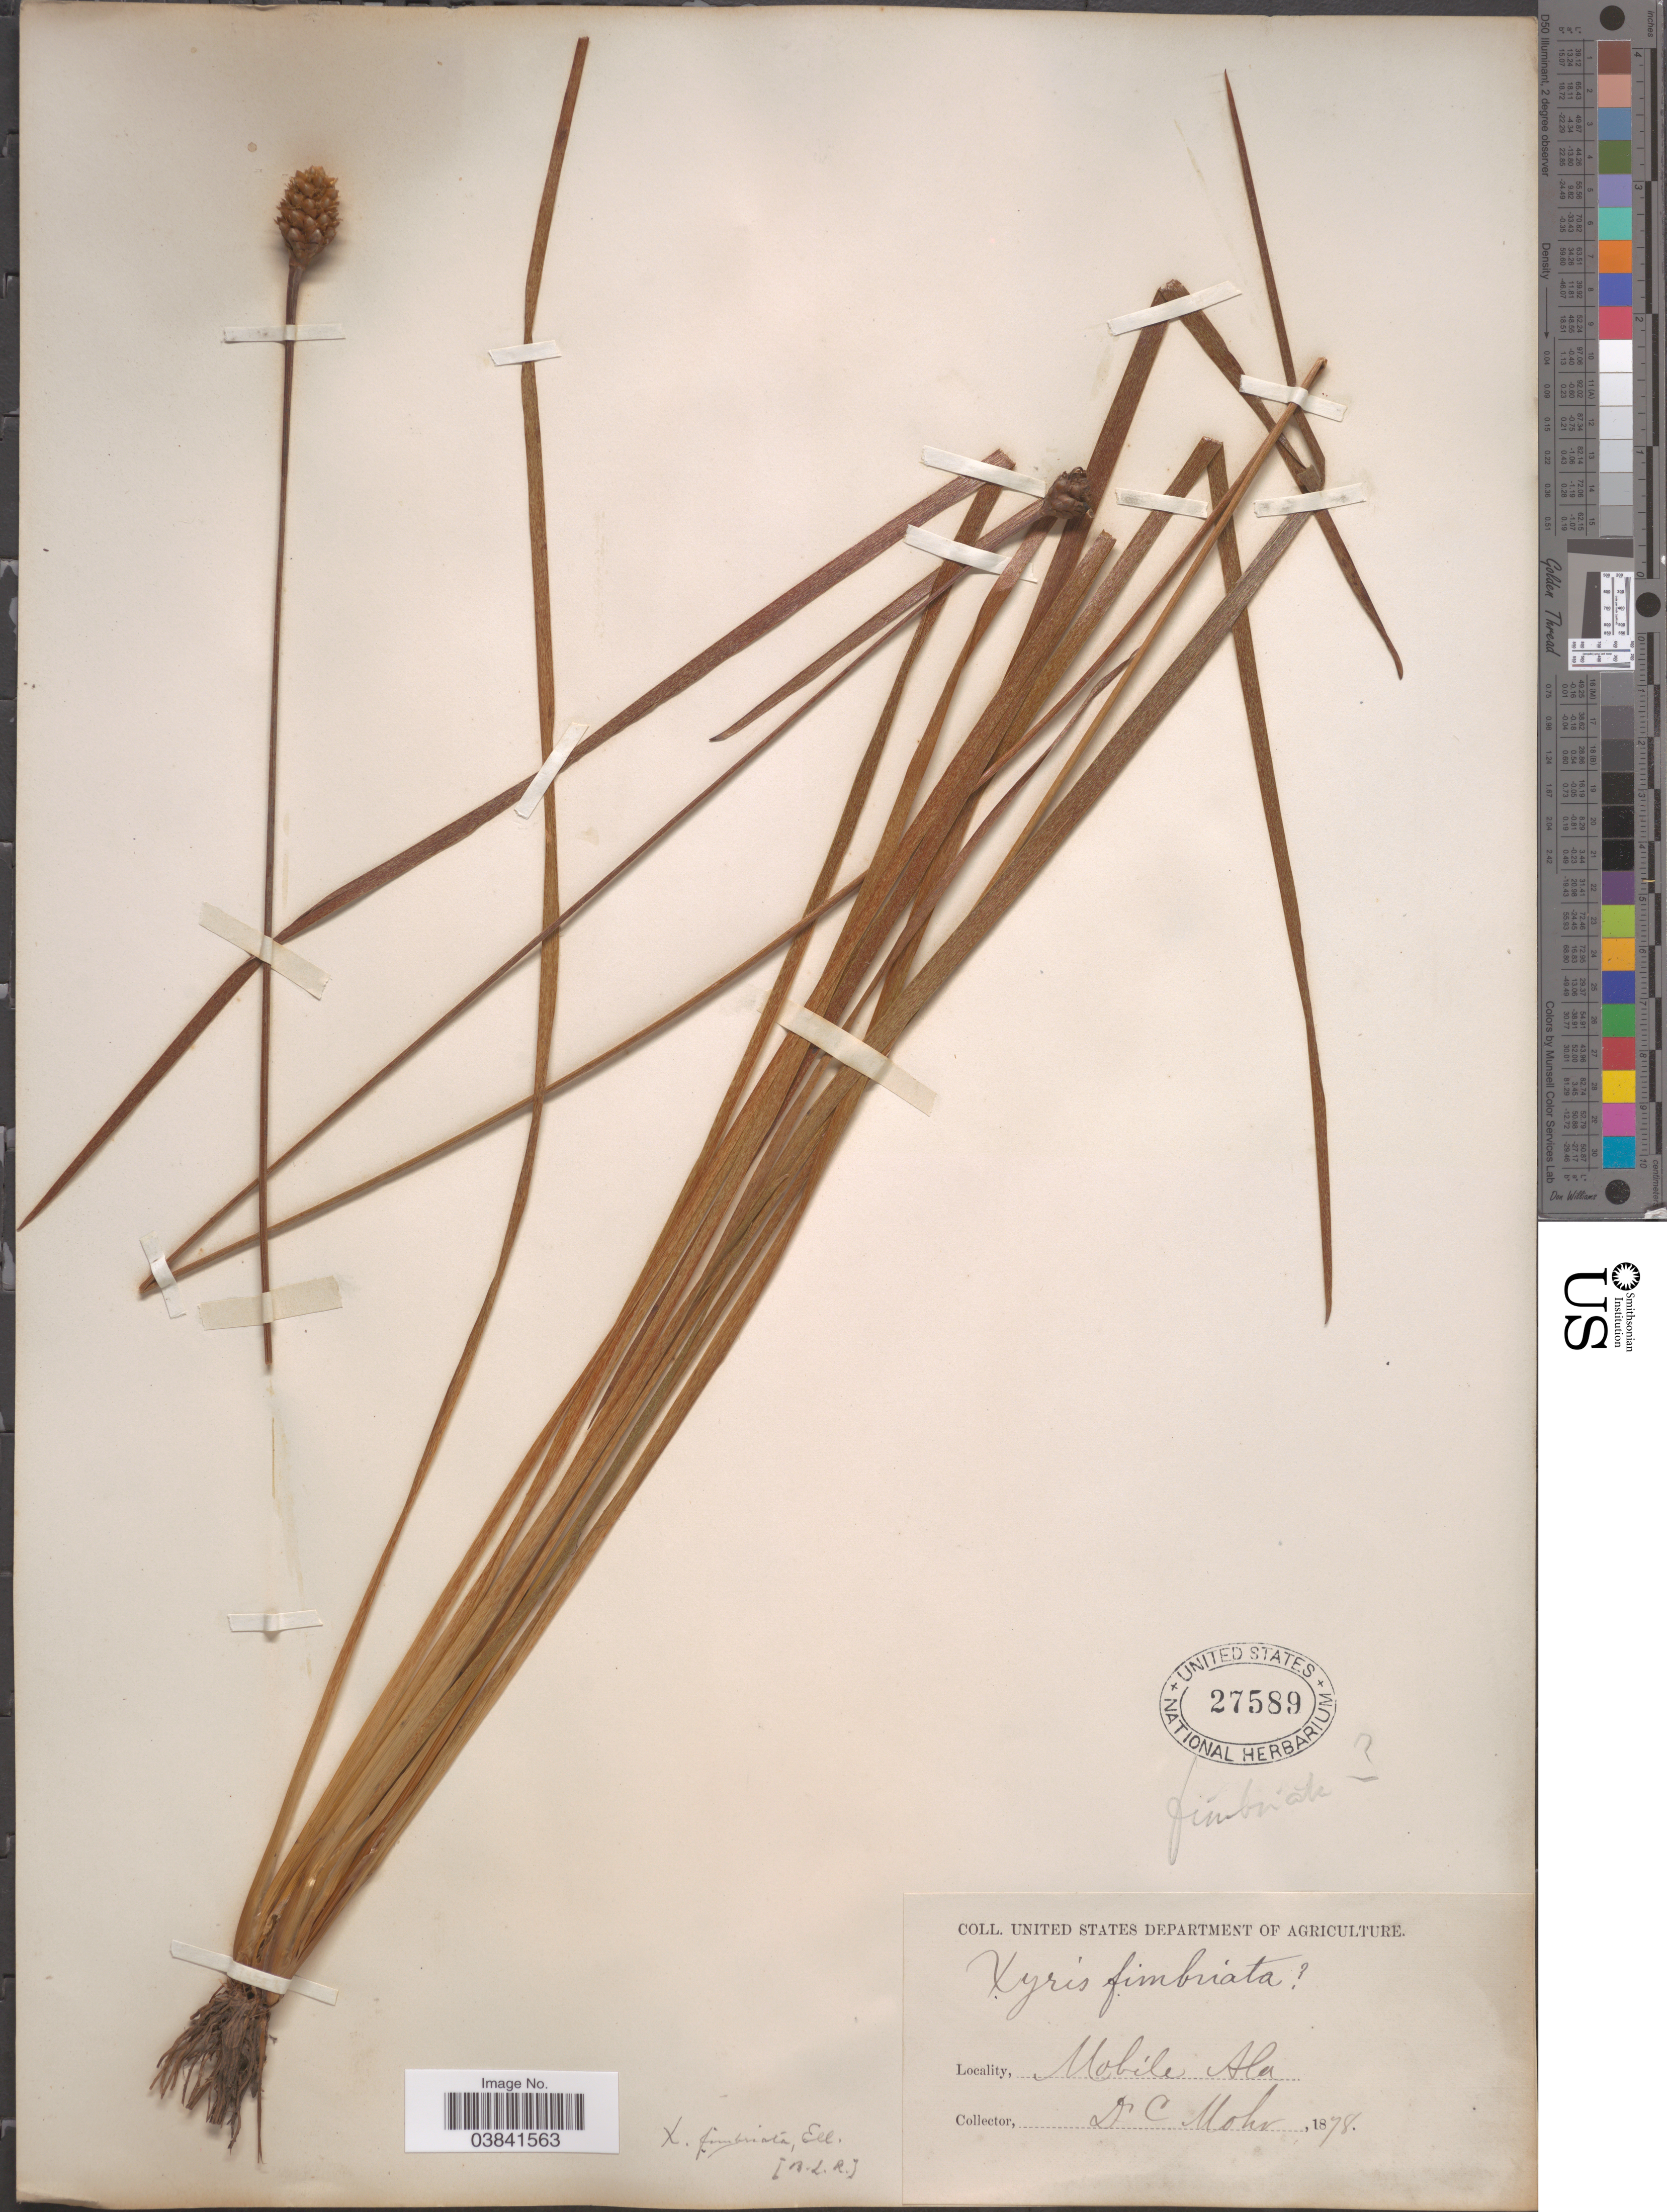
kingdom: Plantae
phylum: Tracheophyta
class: Liliopsida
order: Poales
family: Xyridaceae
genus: Xyris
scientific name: Xyris fimbriata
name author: Elliott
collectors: C. T. Mohr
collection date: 1878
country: United States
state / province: Alabama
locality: Mobile.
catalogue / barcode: US 27589